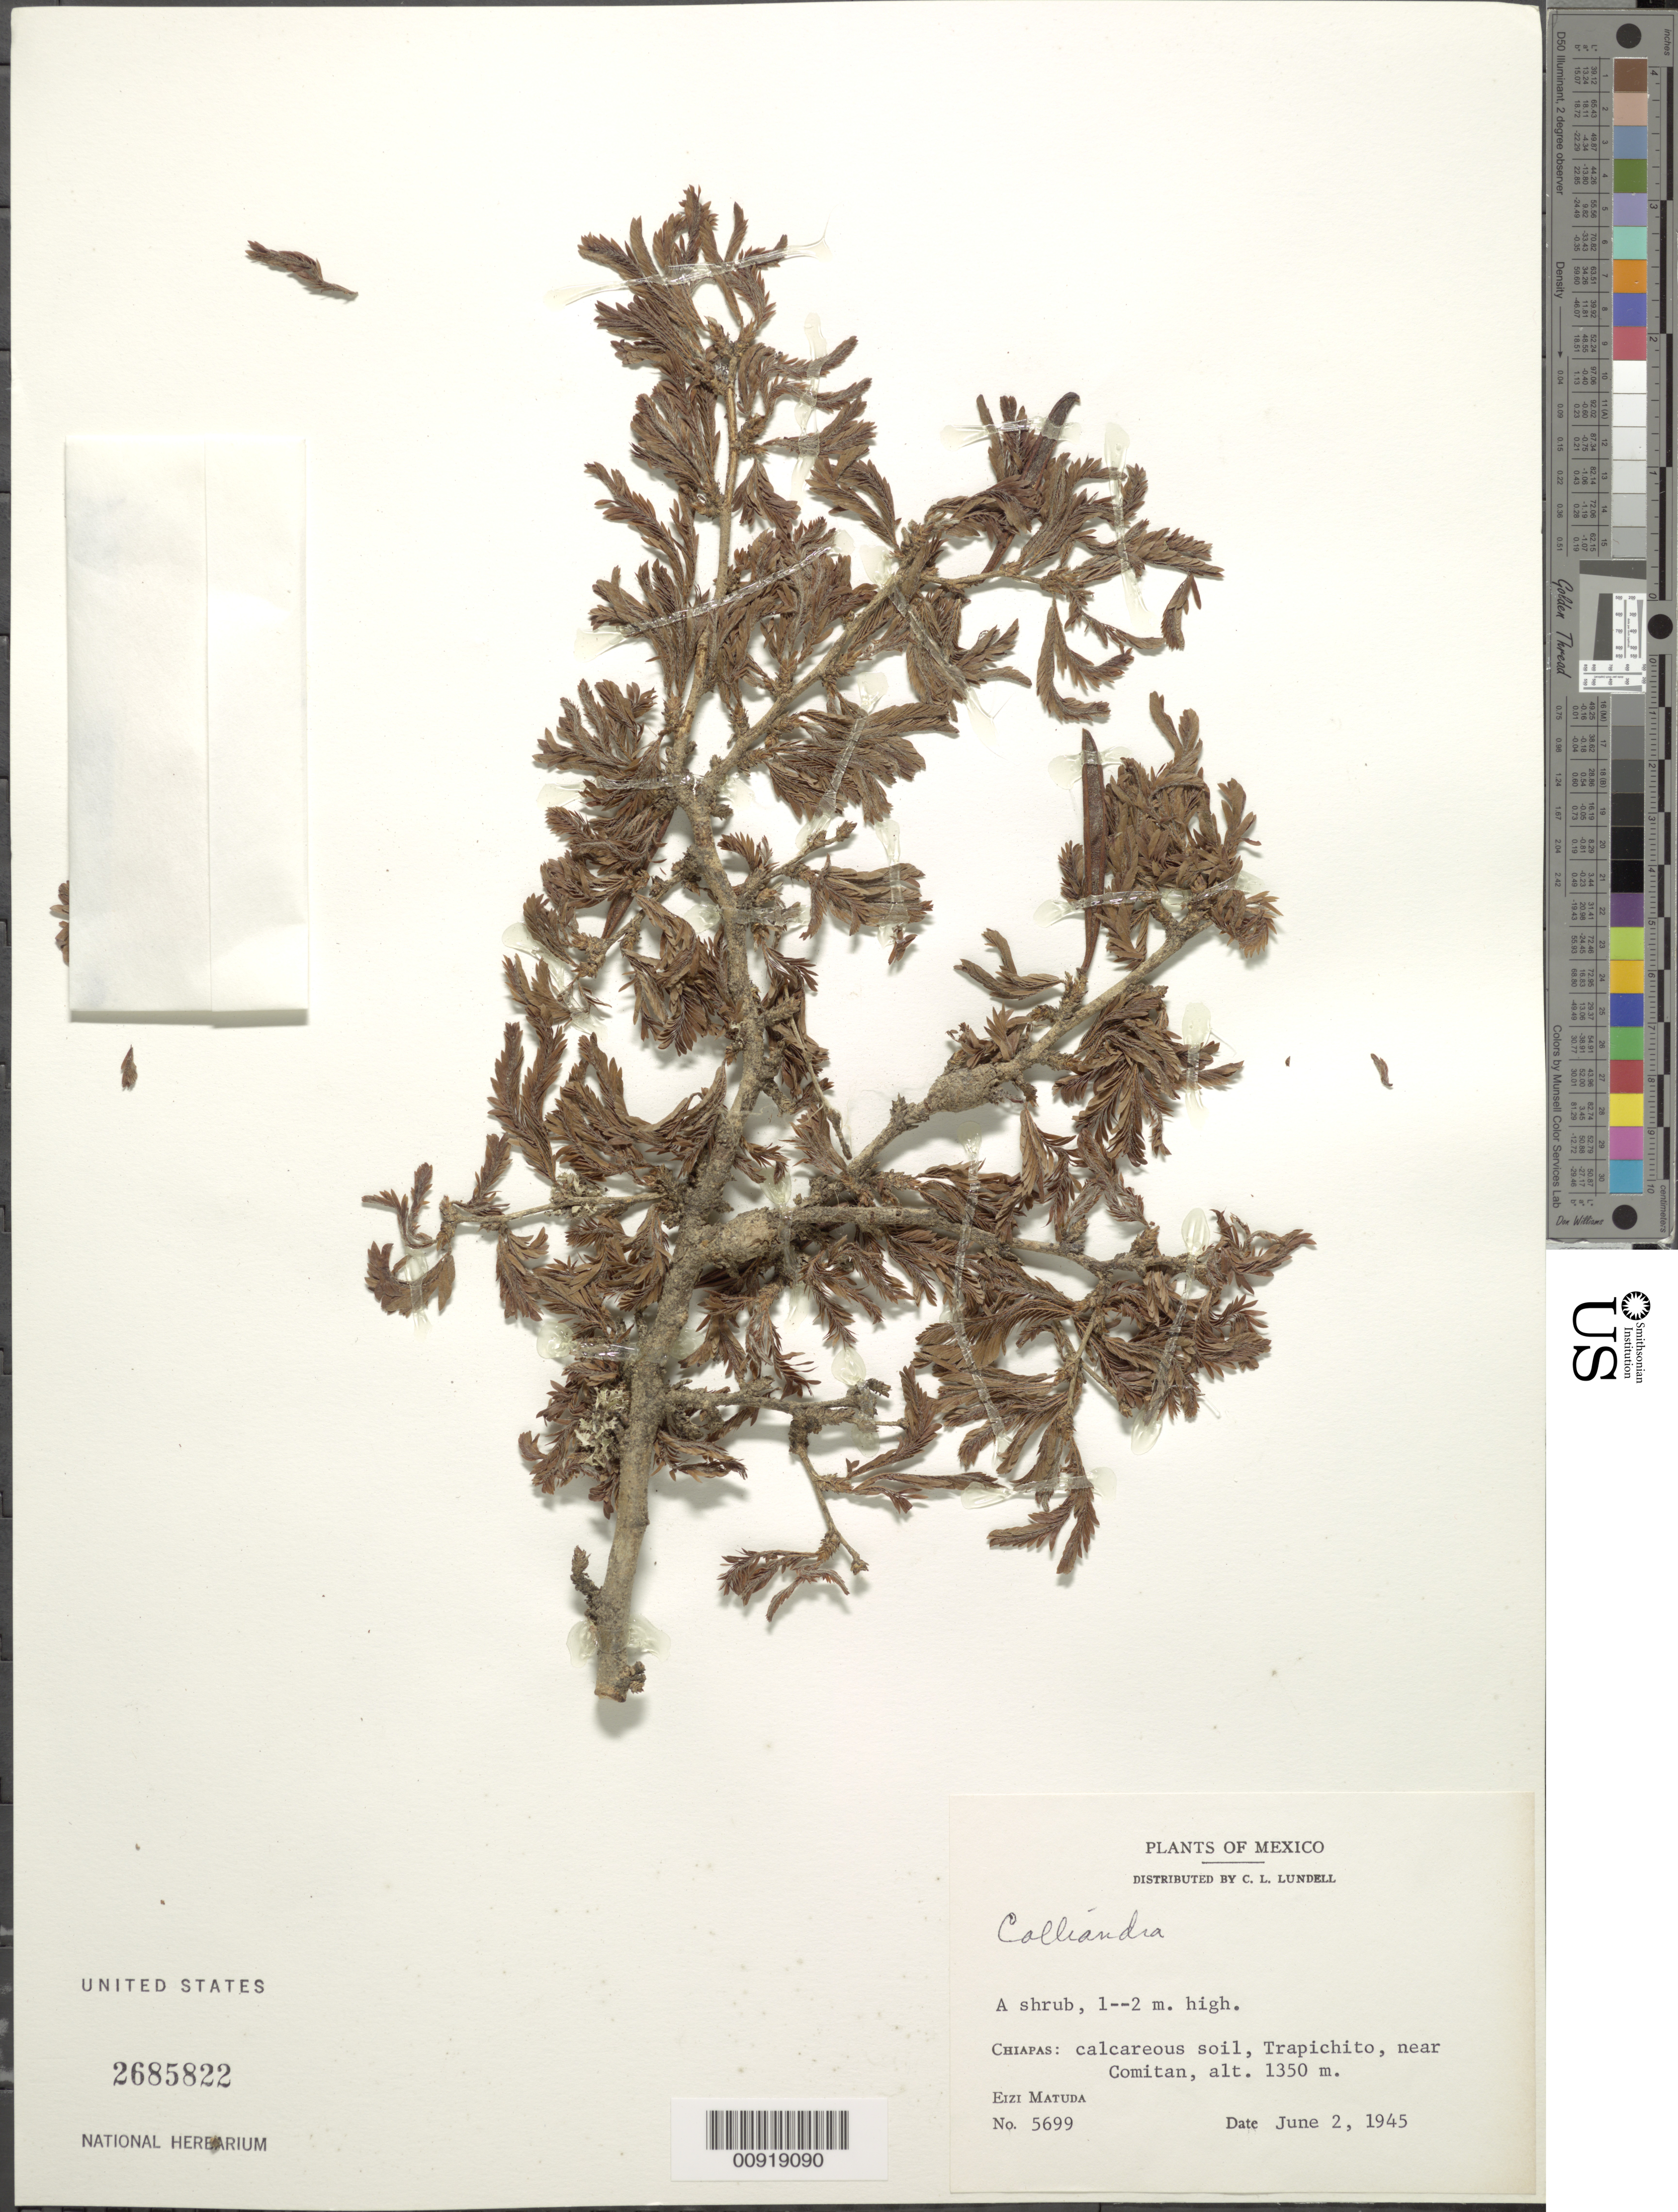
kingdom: Plantae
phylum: Tracheophyta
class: Magnoliopsida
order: Fabales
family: Fabaceae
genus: Calliandra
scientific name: Calliandra sp.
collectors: E. Matuda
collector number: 5699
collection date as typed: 02 Jun 1945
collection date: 1945-06-02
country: Mexico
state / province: Chiapas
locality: Chiapas: Trapichito, near Comitán.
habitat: Calcareous soil.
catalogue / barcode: US 2685822